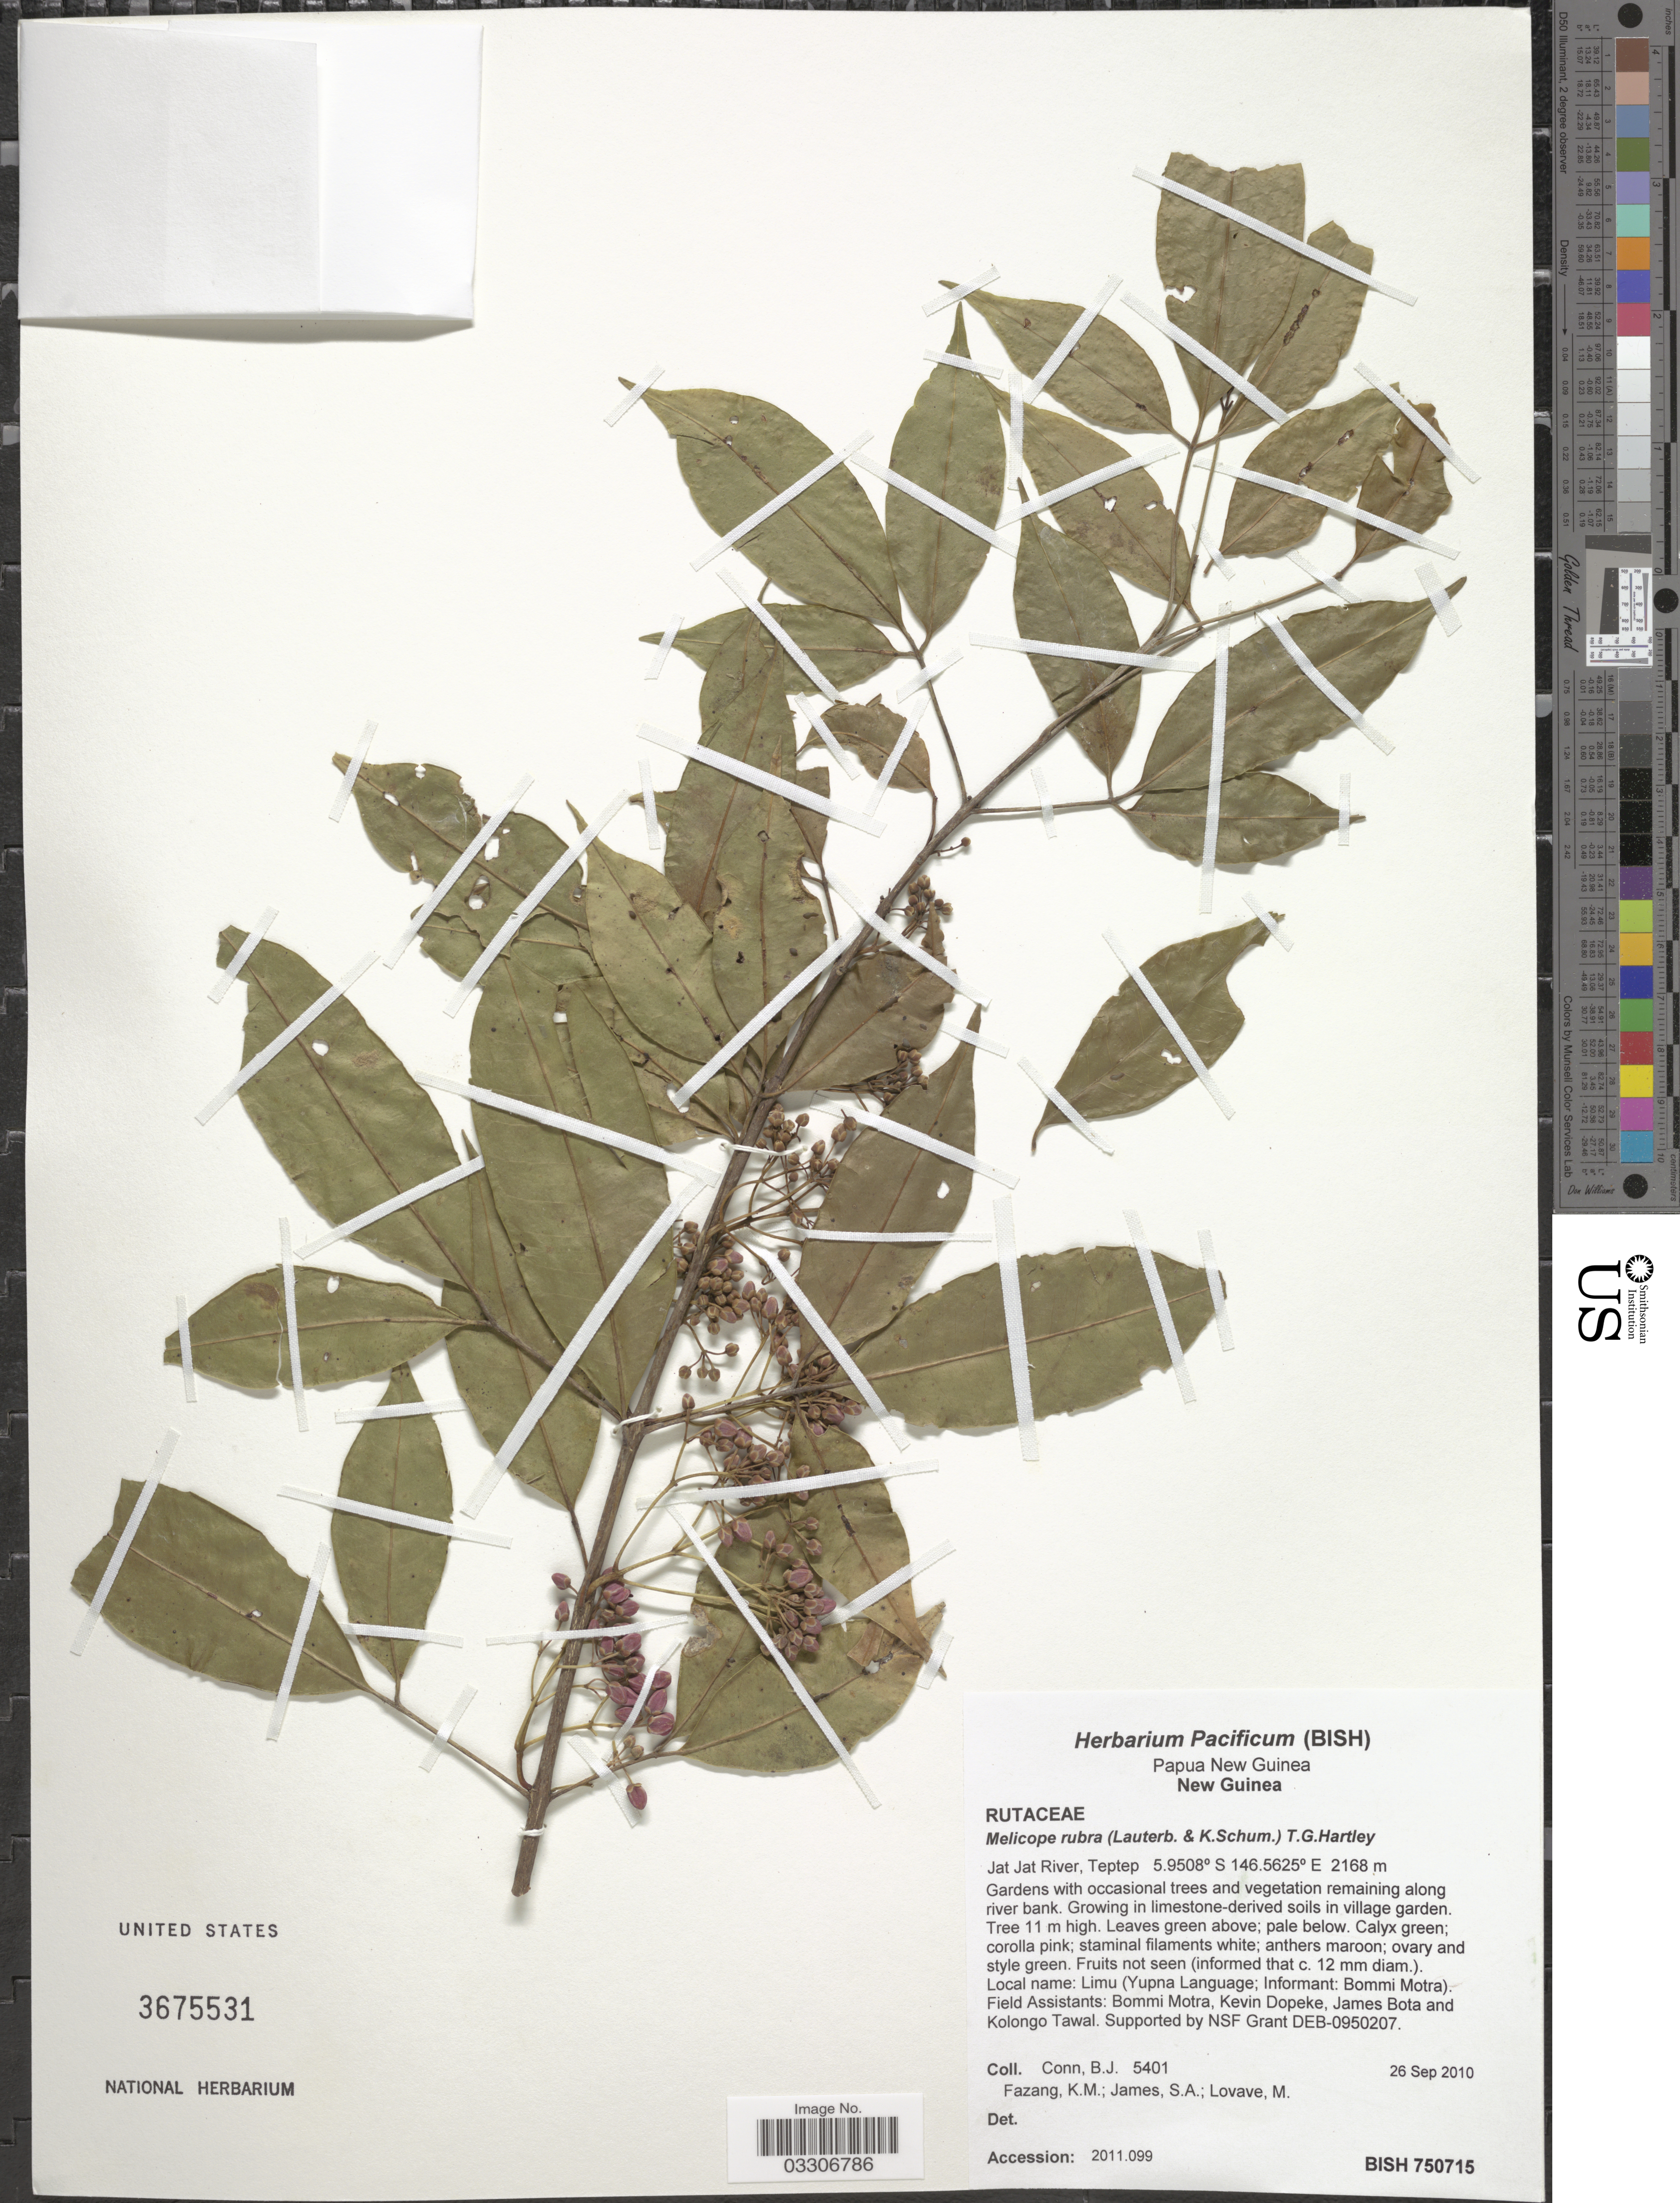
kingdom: Plantae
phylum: Tracheophyta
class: Magnoliopsida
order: Sapindales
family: Rutaceae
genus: Melicope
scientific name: Melicope rubra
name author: (Lauterb. & K. Schum.) T.G. Hartley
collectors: B. Conn, K. Fazang, S. James & M. Lovave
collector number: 5401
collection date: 2010-09-26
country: Papua New Guinea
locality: Jat Jat River, Teptep. New Guinea.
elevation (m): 2168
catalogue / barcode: US 3675531